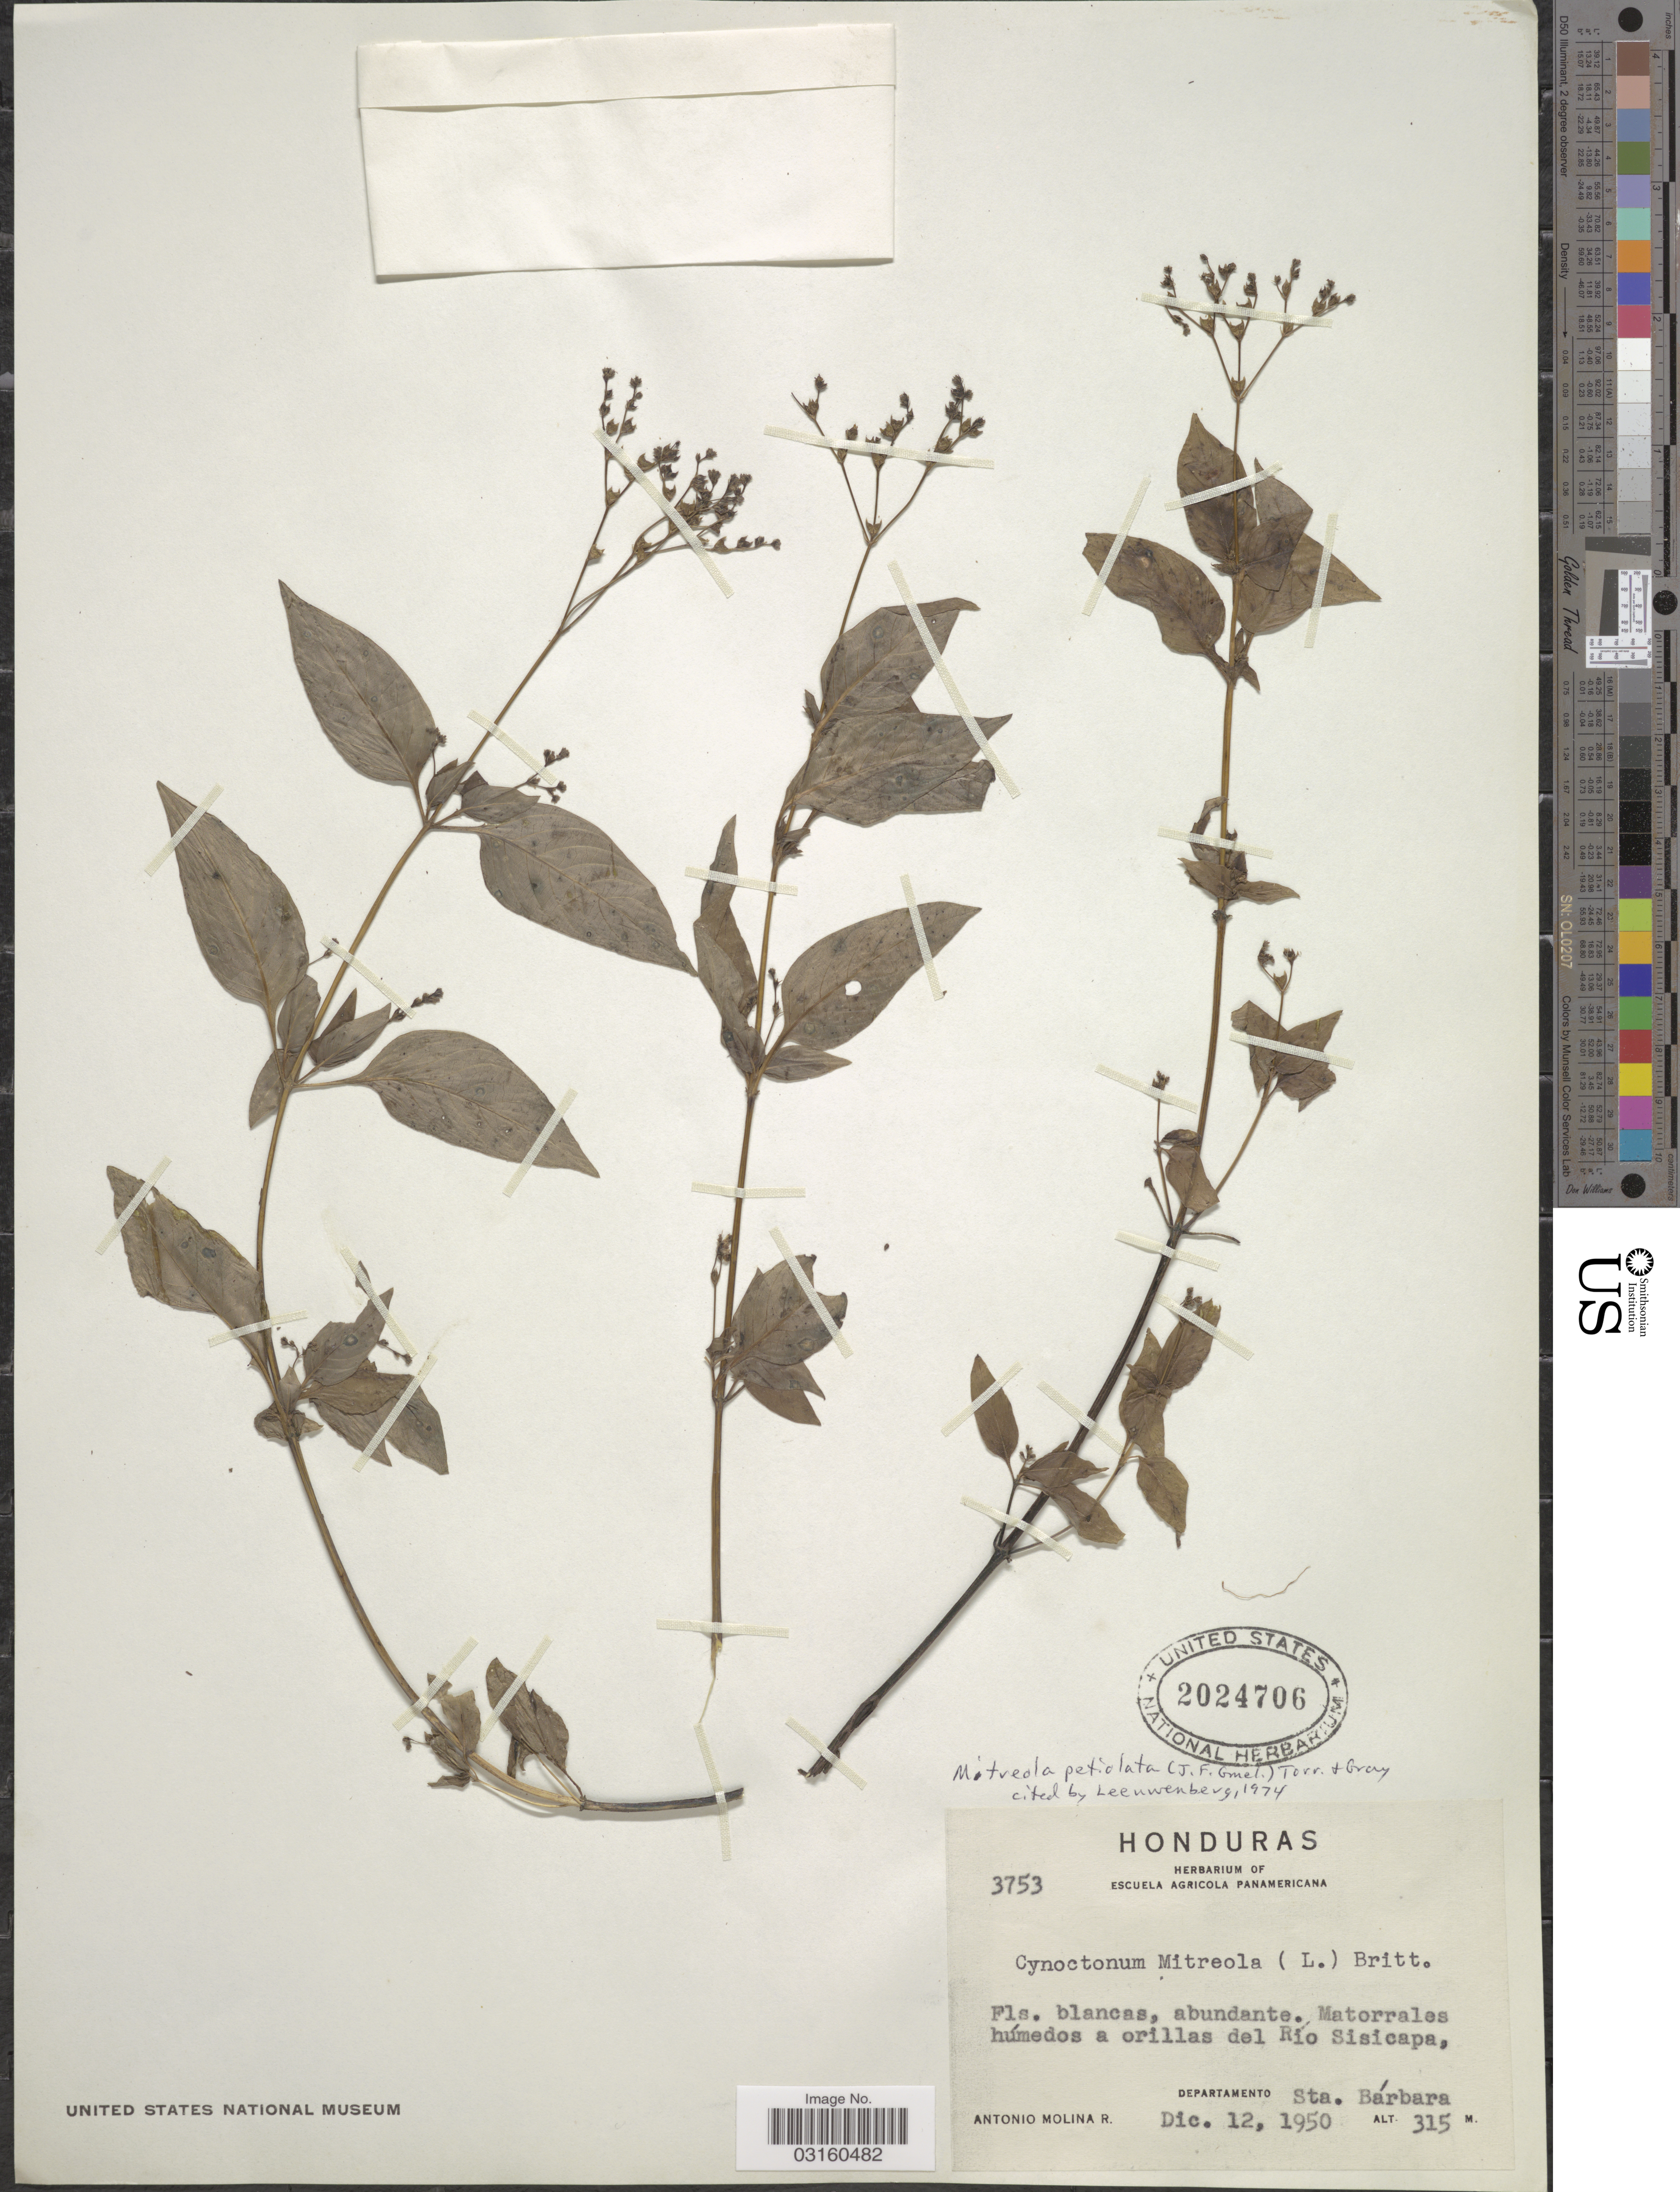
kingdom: Plantae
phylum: Tracheophyta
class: Magnoliopsida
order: Gentianales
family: Loganiaceae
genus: Mitreola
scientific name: Mitreola petiolata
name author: (J.F. Gmel.) Torr. & A. Gray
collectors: A. Molina R.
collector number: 3753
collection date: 1950-12-12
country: Honduras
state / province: Santa Bárbara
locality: Matorrales húmedos a orillas del Río Sisicapa, departamento Sta. Bárbara.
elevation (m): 315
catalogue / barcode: US 2024706